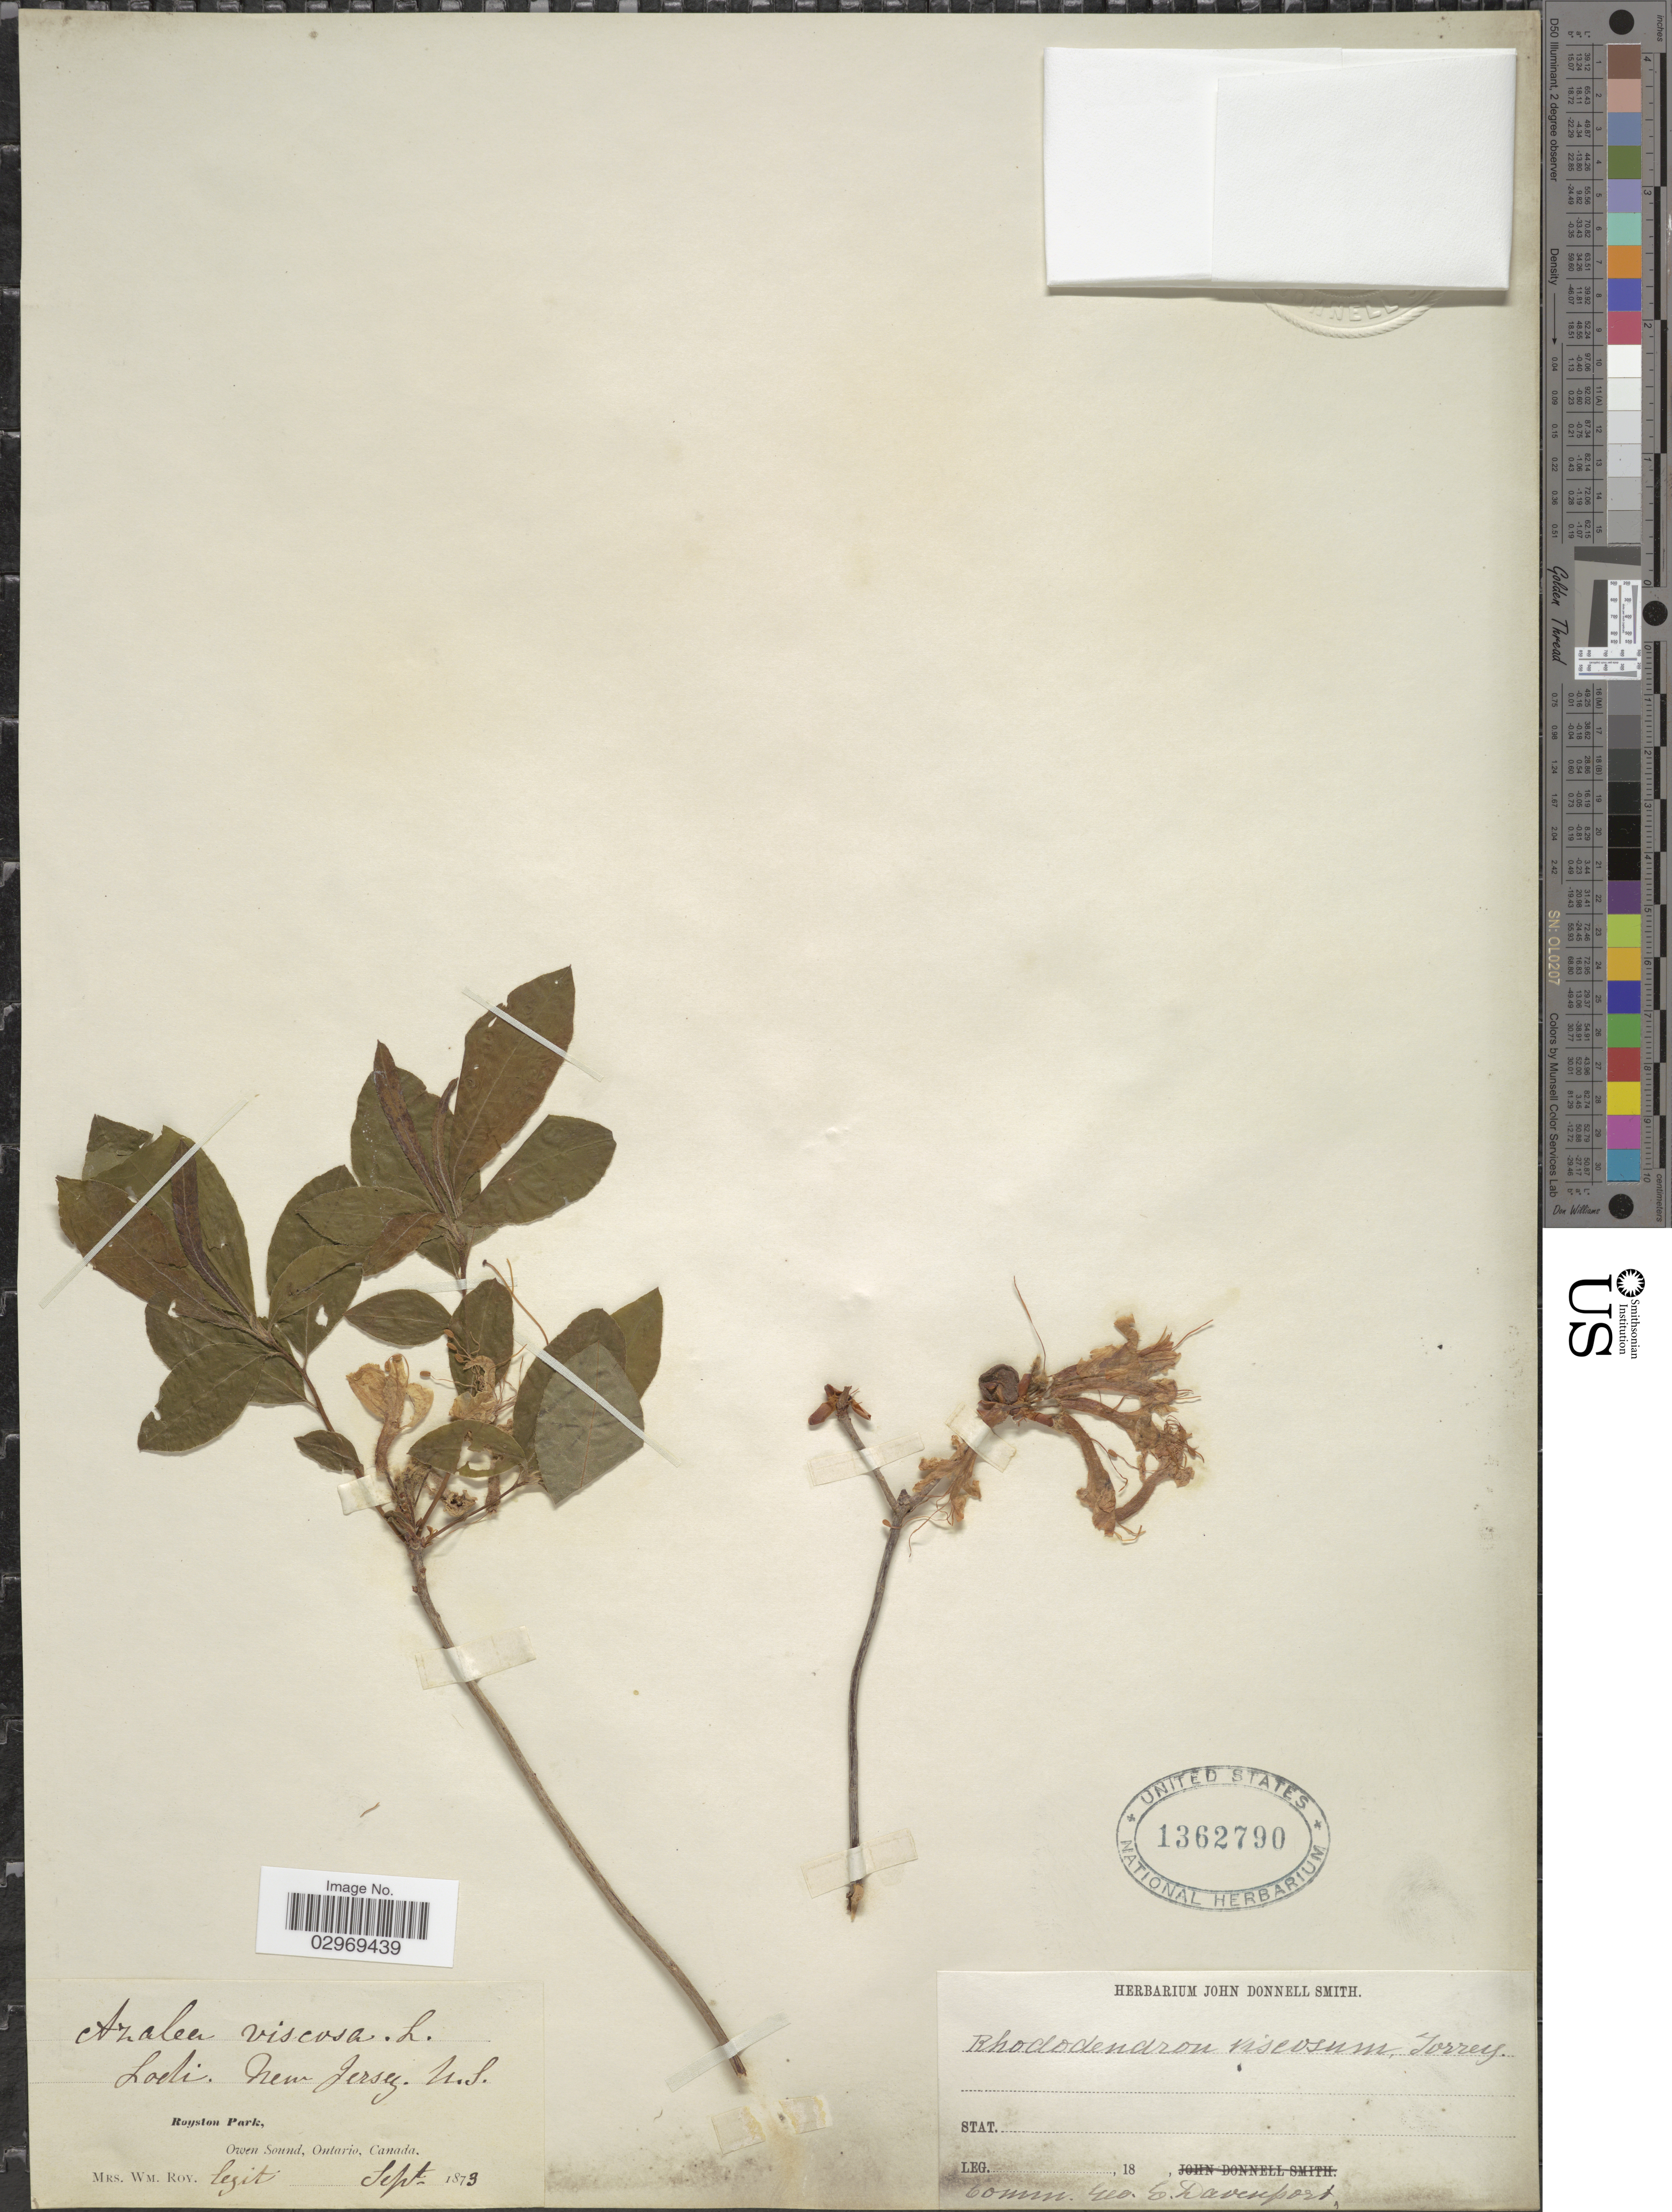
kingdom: Plantae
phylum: Tracheophyta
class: Magnoliopsida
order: Ericales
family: Ericaceae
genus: Rhododendron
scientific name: Rhododendron viscosum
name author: (L.) Torr.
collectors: W. Roy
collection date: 1873-09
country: Canada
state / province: Ontario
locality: Royston Park, Owen Sound.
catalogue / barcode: US 1362790